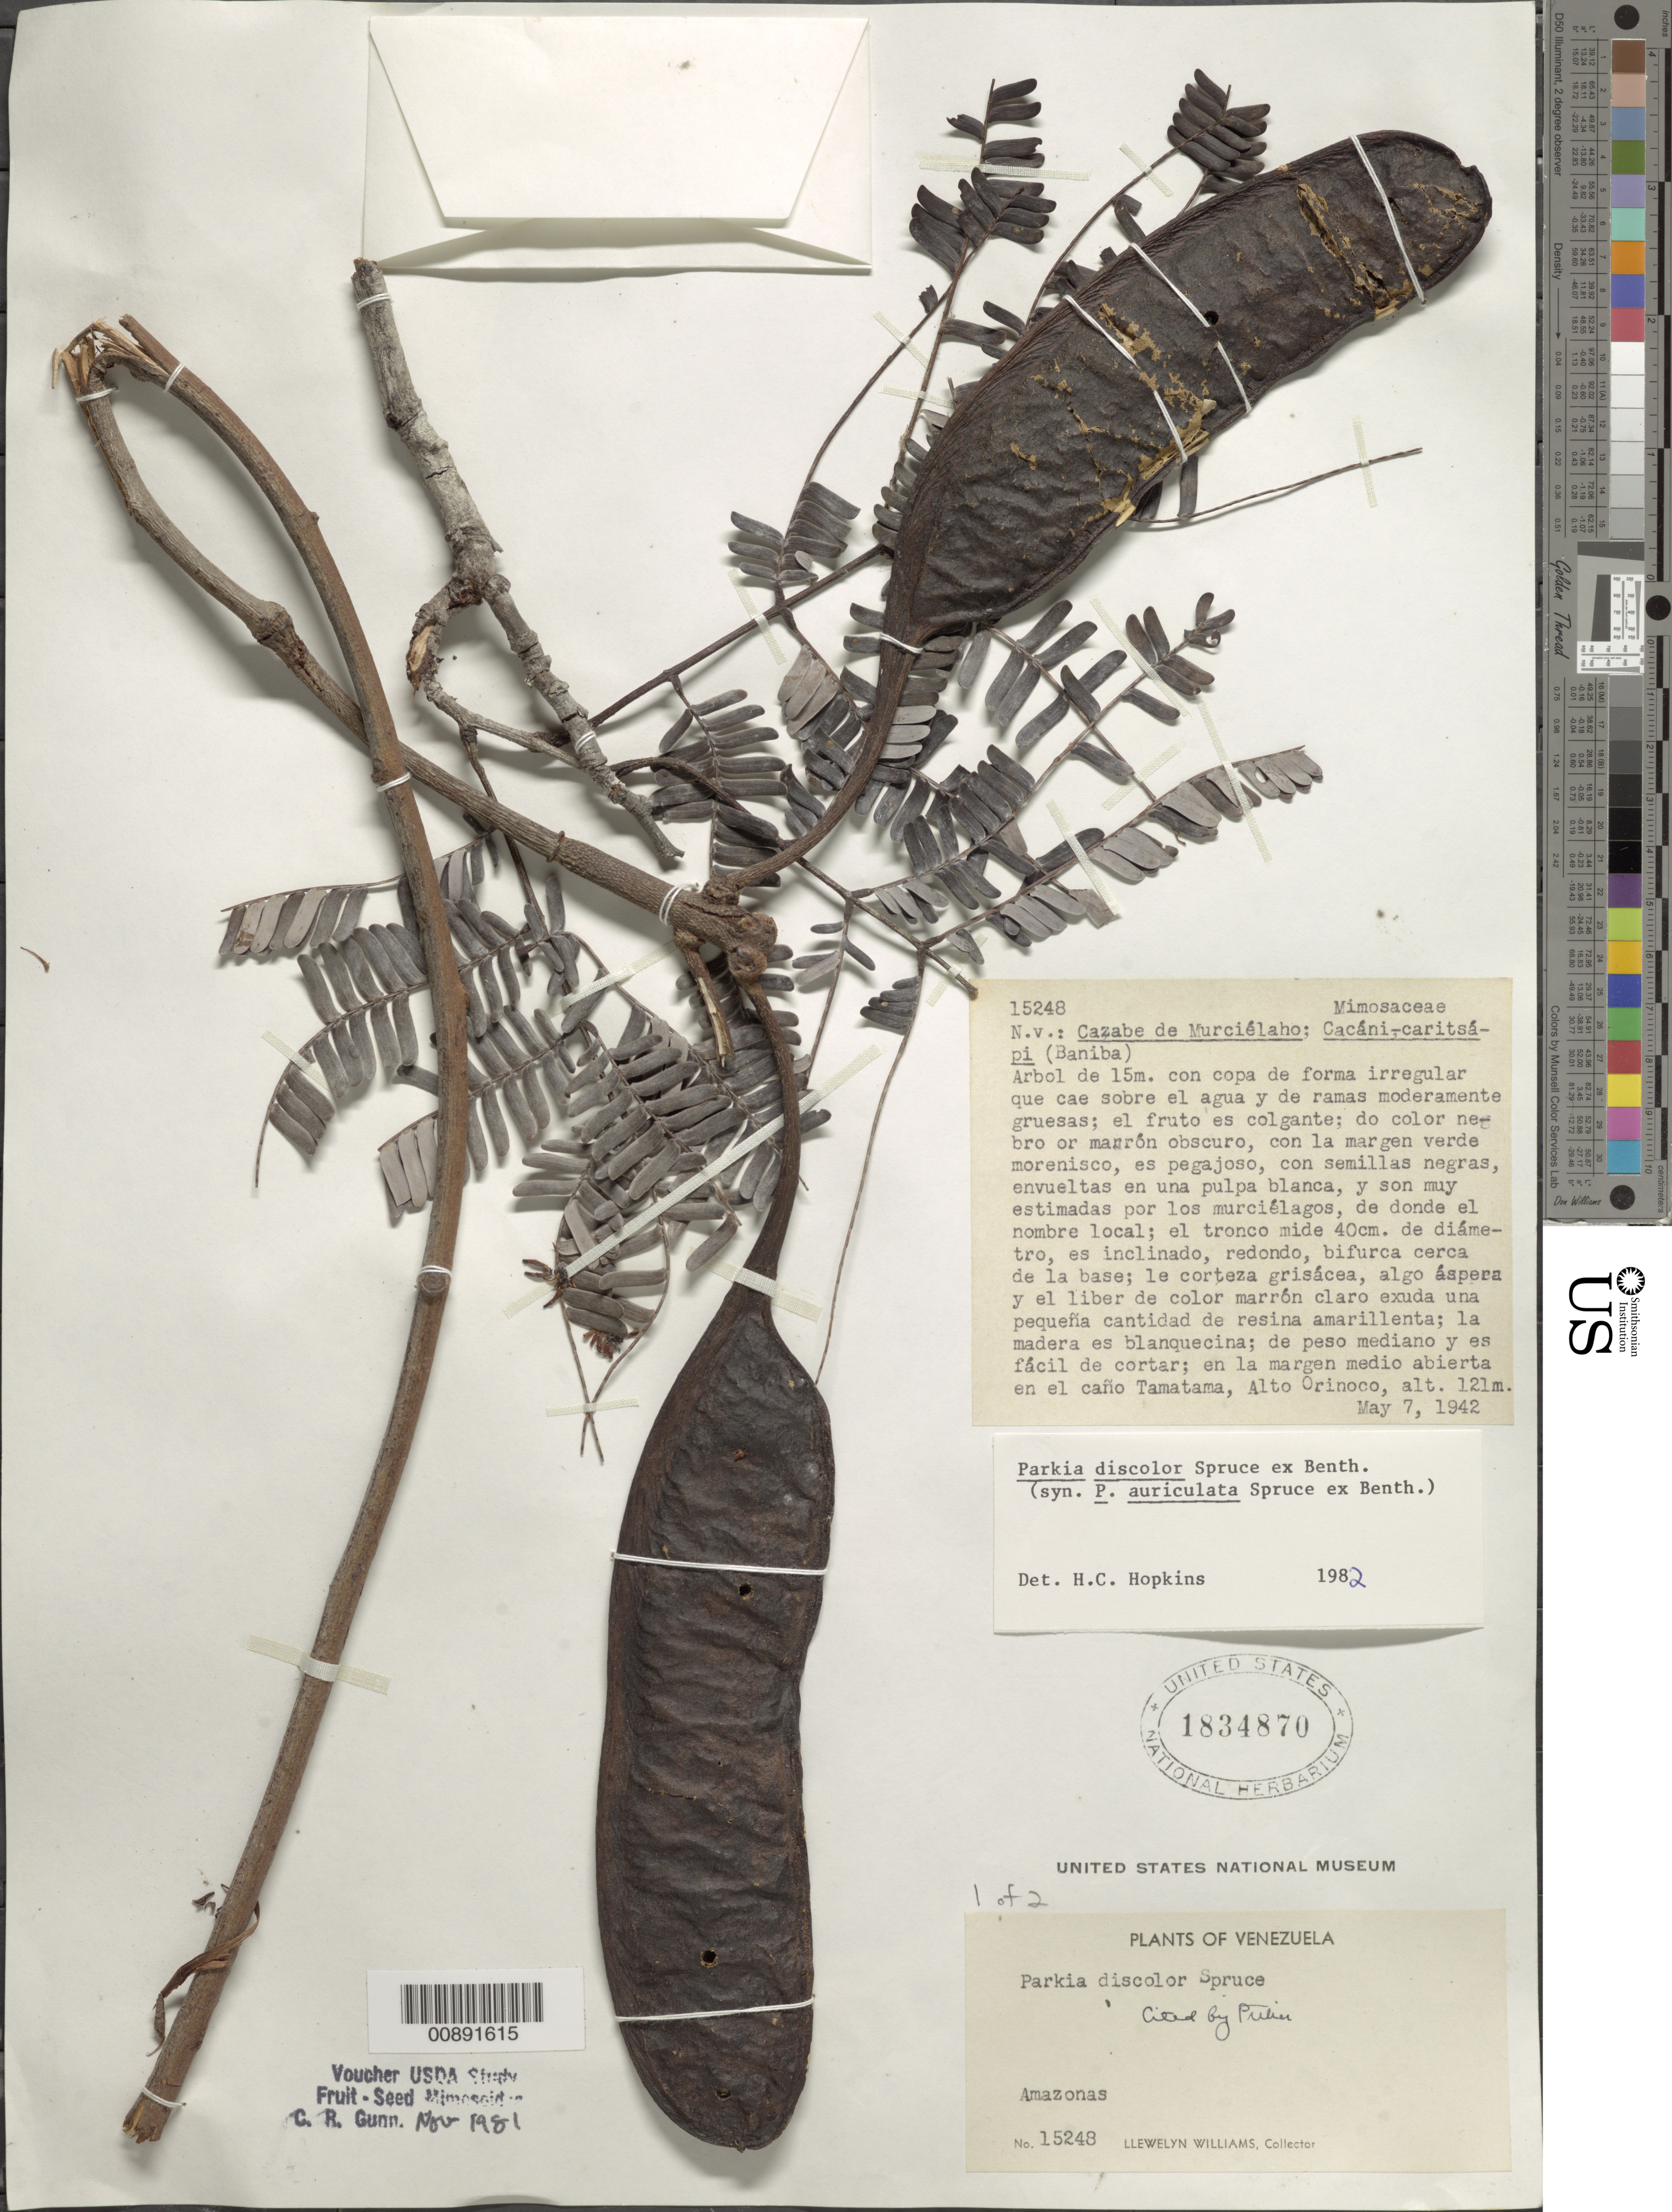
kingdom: Plantae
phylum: Tracheophyta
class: Magnoliopsida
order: Fabales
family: Fabaceae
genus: Parkia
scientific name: Parkia auriculata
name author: Spruce ex Benth.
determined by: Hopkins, H. C.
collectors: Ll. Williams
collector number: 15248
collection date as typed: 7-May-42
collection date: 1942-05-07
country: Venezuela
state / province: Amazonas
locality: Tamatama, Alto Río Orinoco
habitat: Margen medio abierta en el cano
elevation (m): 121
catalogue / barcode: US 1834870